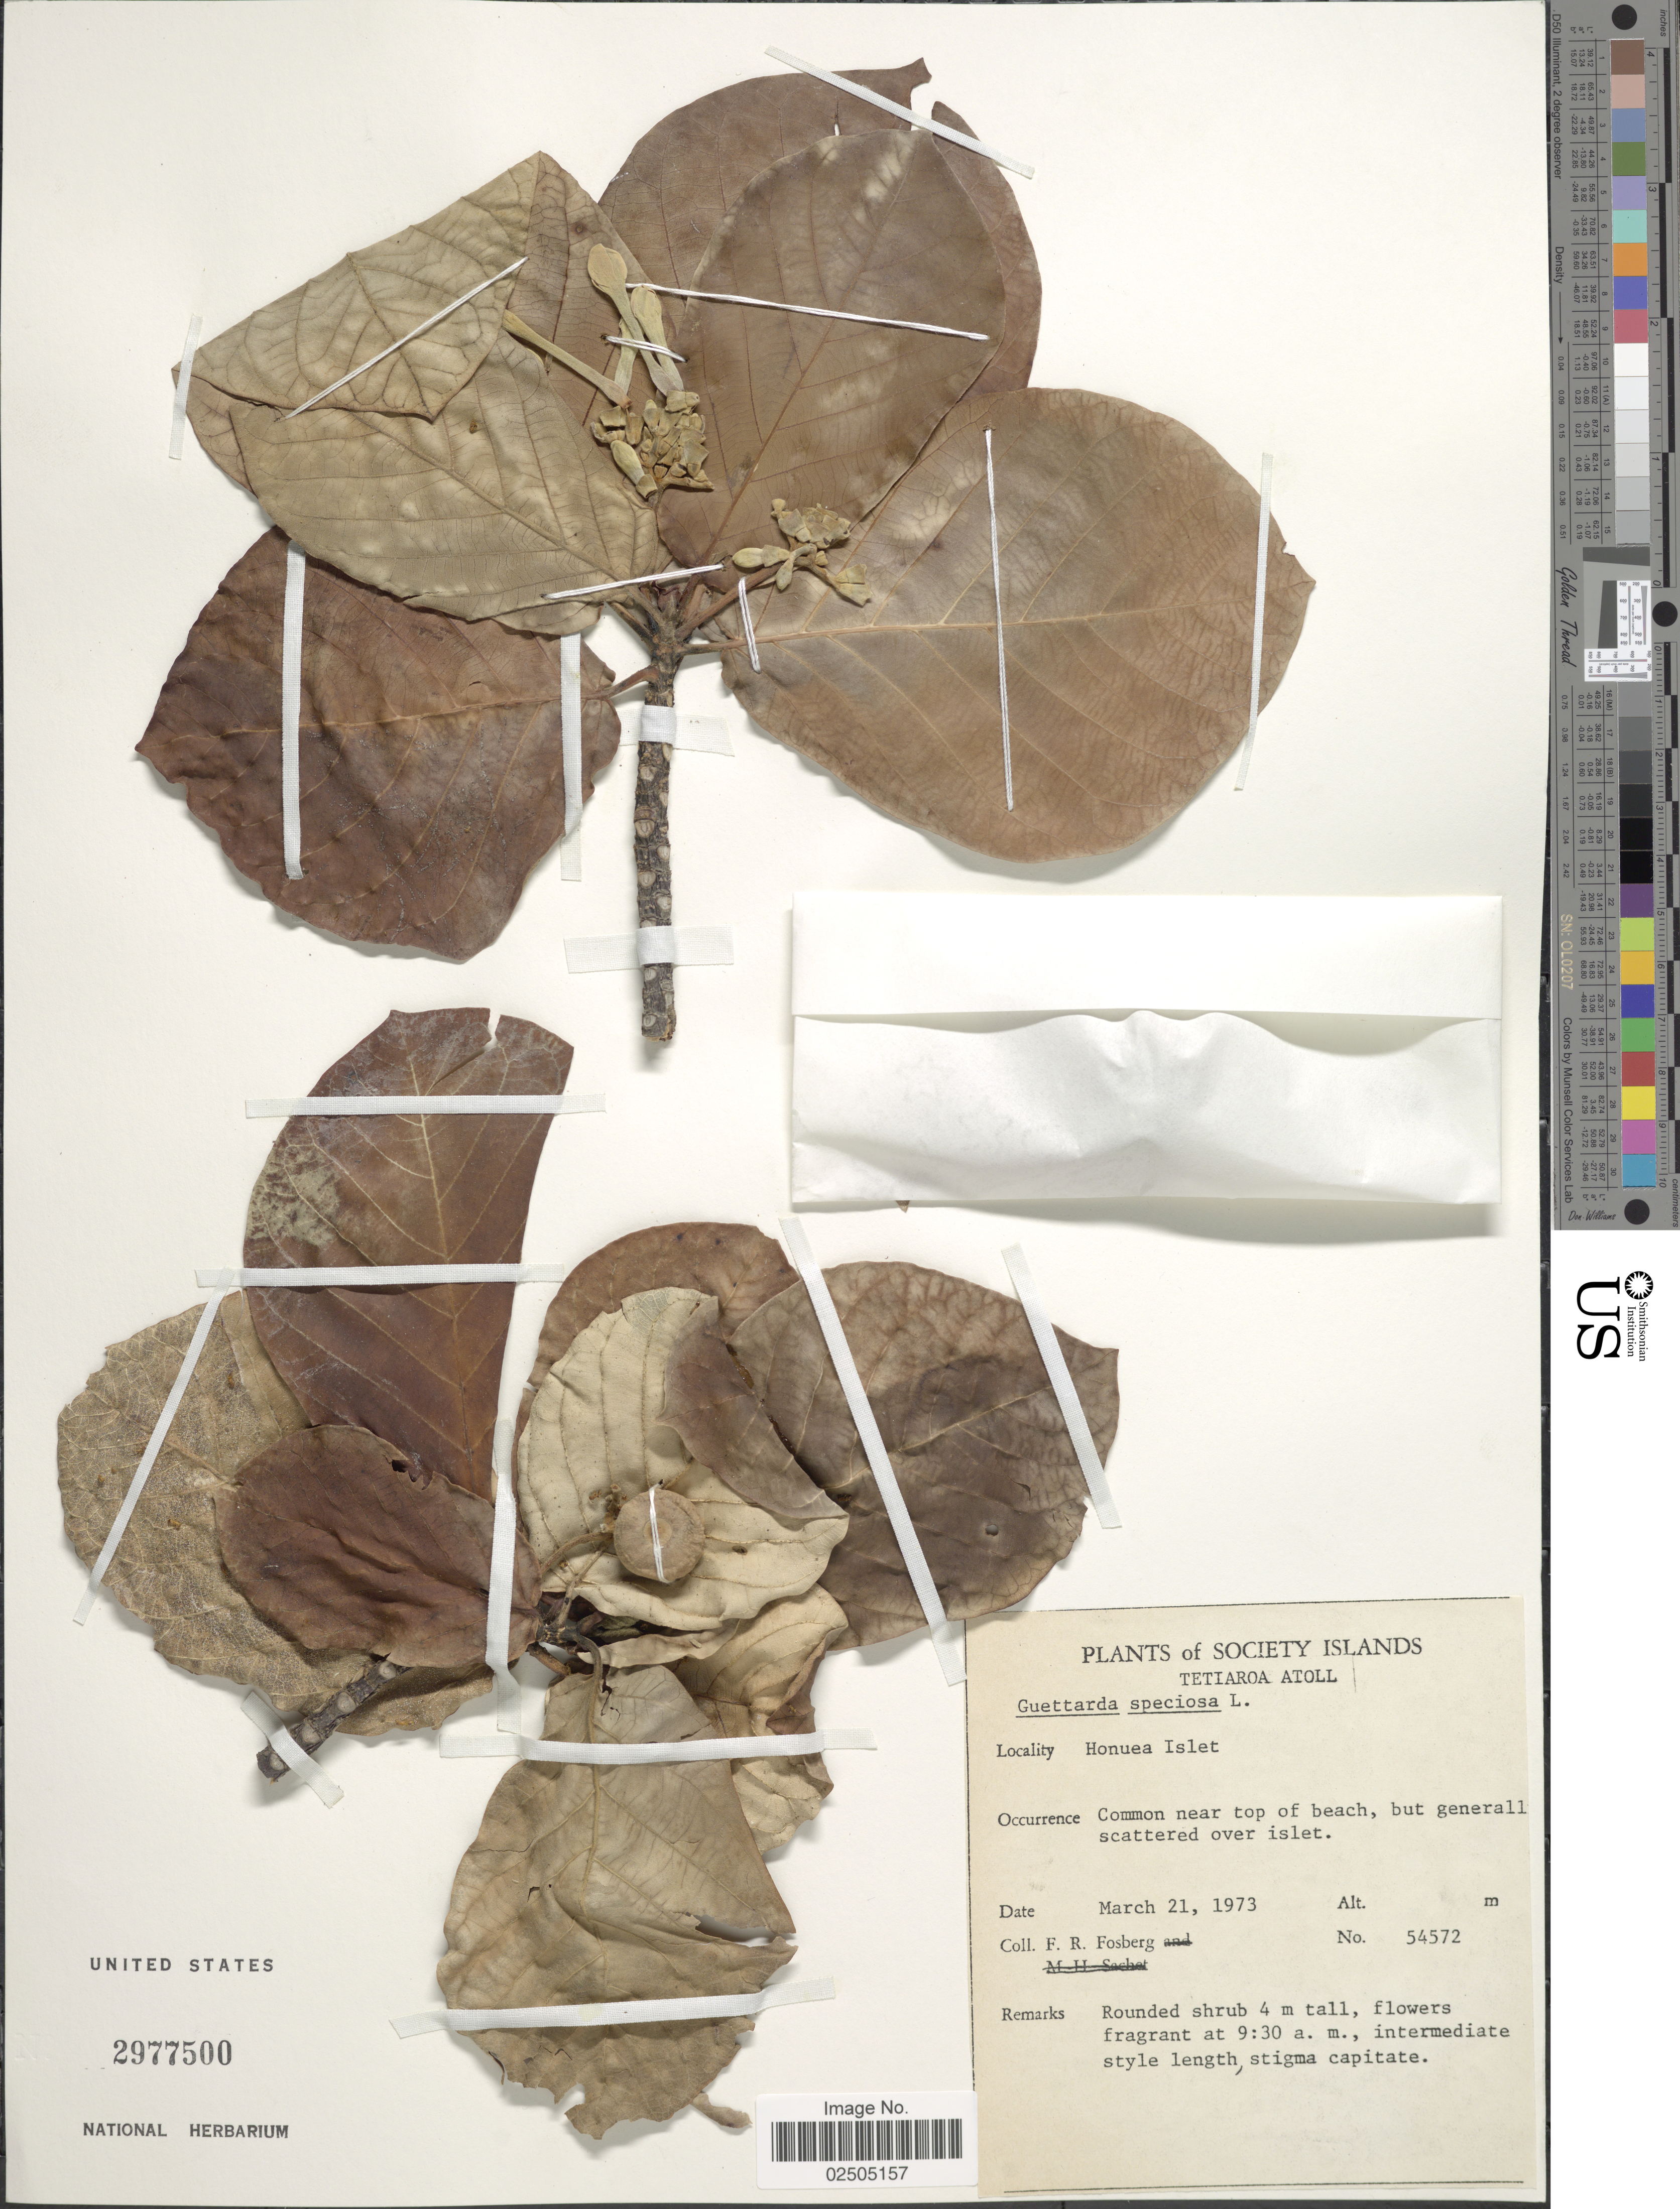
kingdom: Plantae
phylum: Tracheophyta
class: Magnoliopsida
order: Gentianales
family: Rubiaceae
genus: Guettarda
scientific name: Guettarda speciosa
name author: L.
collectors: F. R. Fosberg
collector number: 54572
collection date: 1973-03-21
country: French Polynesia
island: Tetiaroa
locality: Society Islands, Tetiaroa Atoll, Honuea Islet, Common near top of beach, but generally scattered over islet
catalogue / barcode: US 2977500